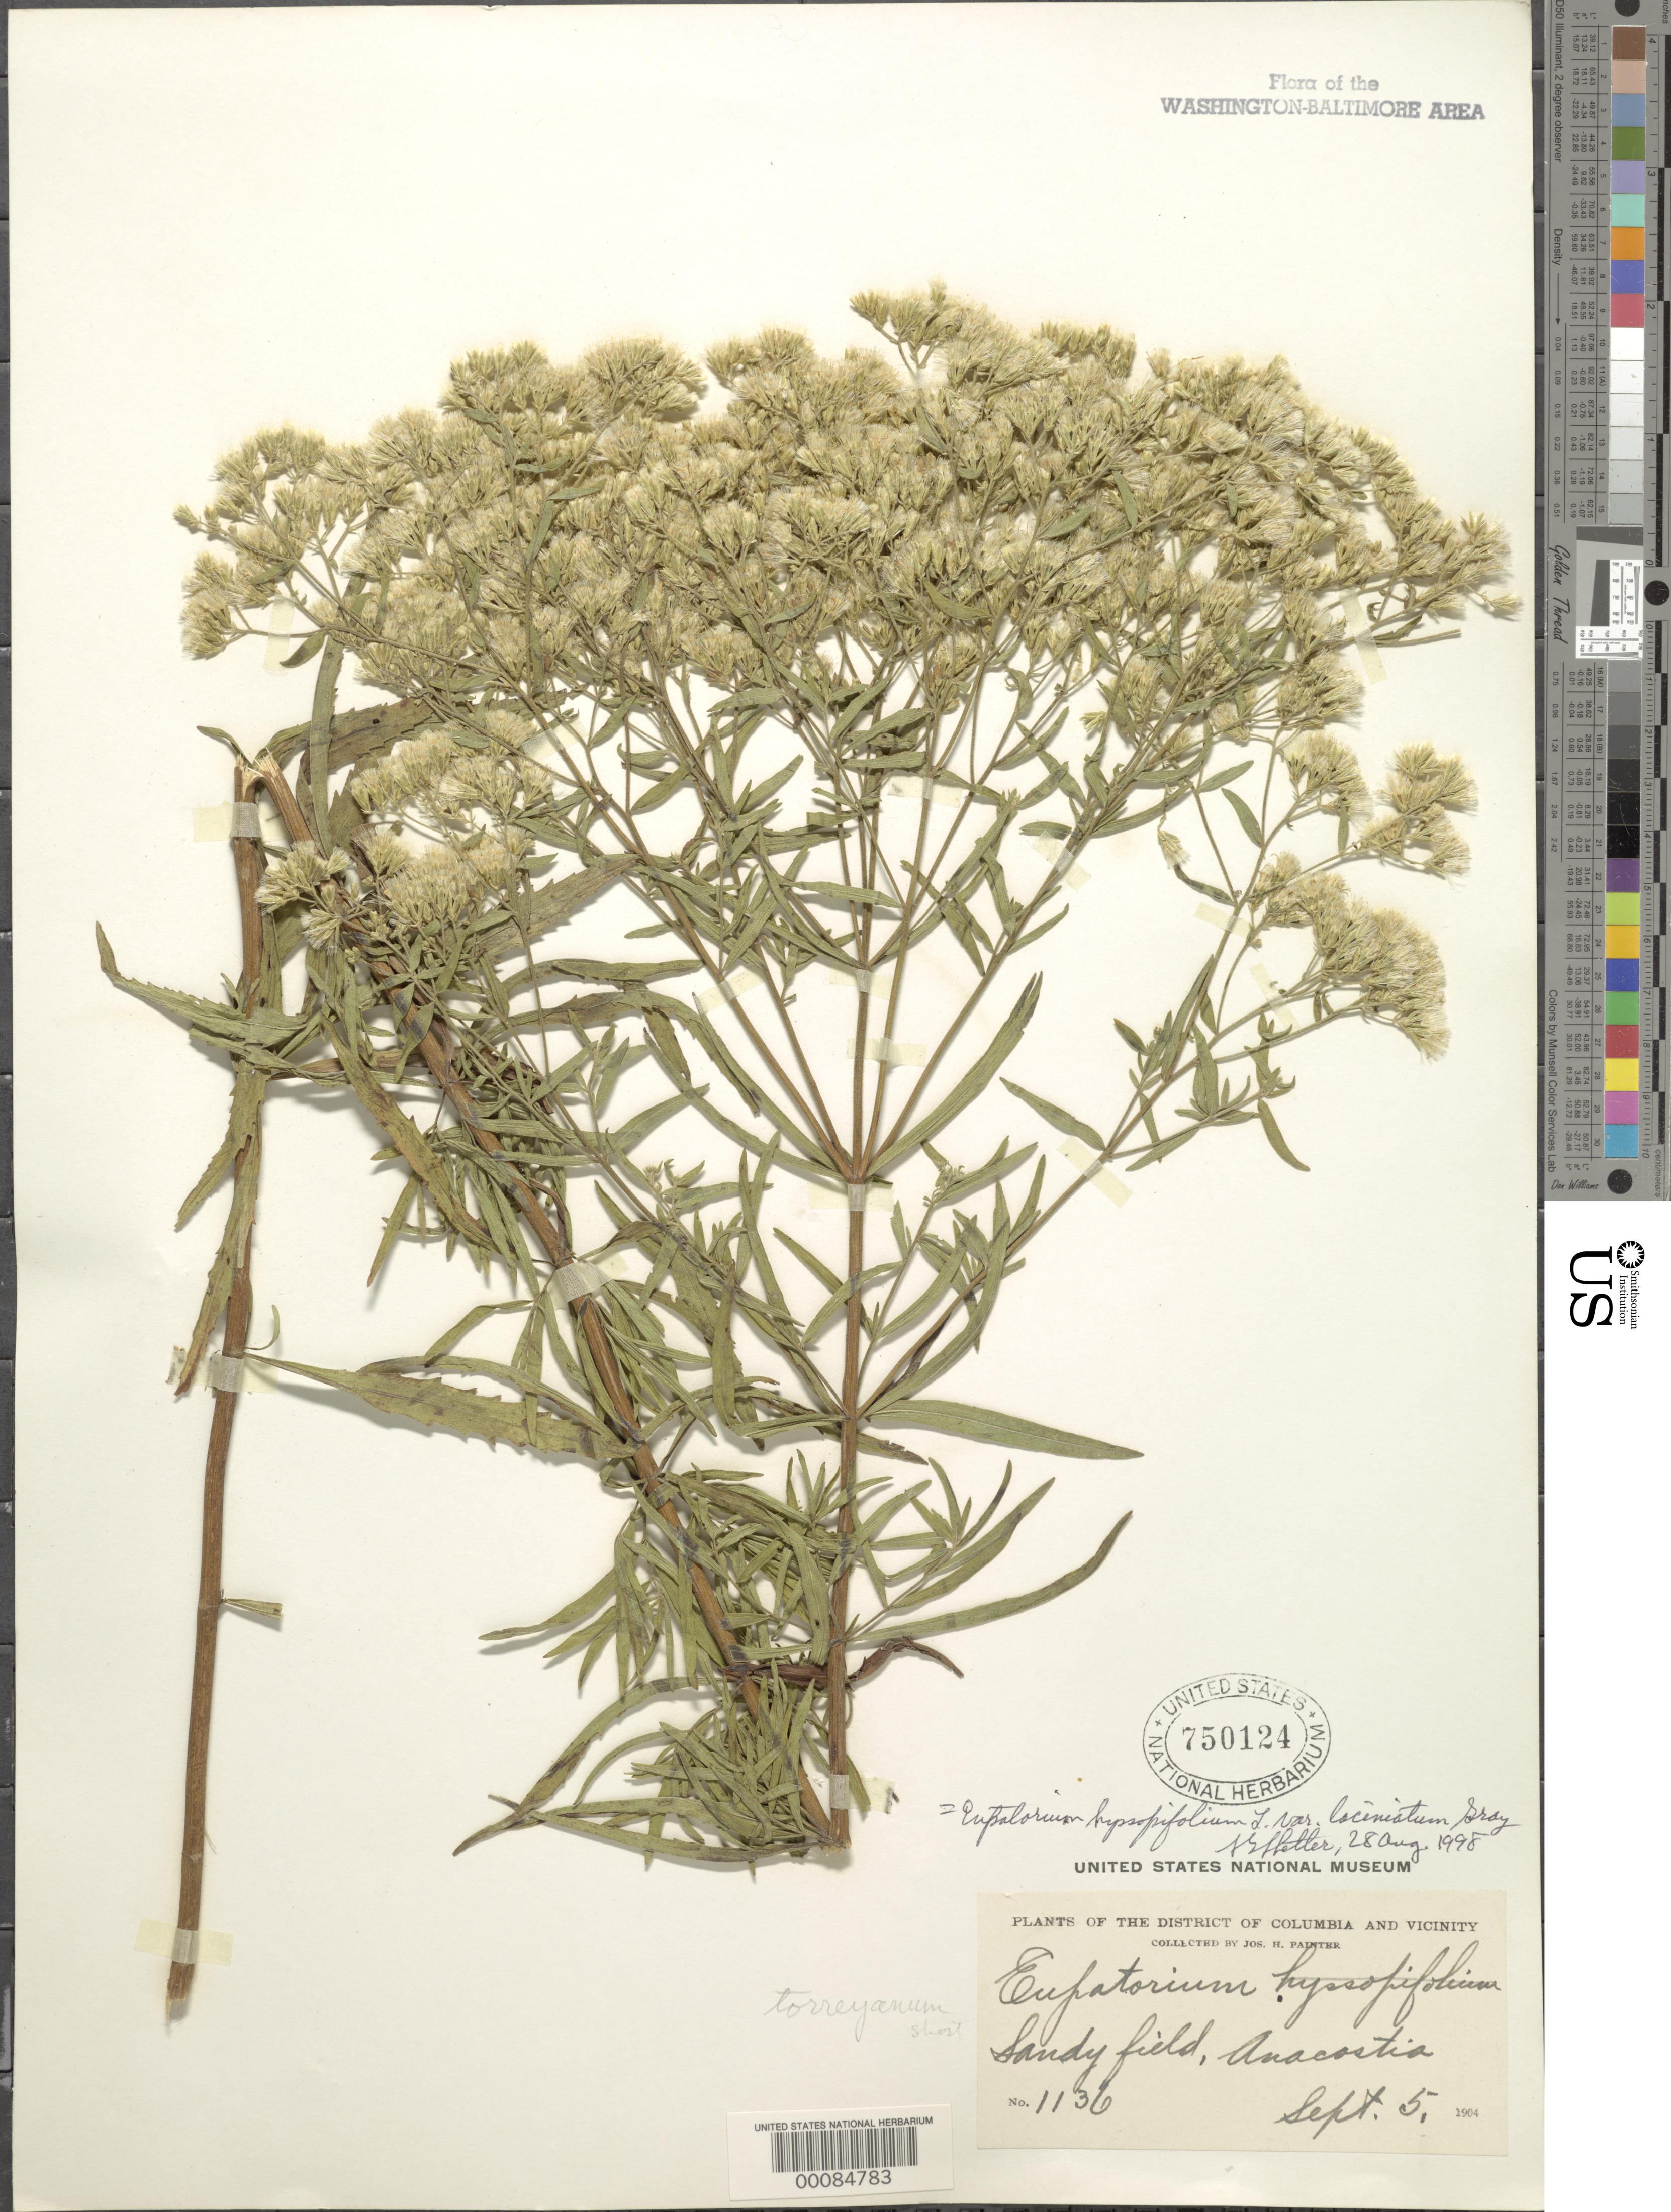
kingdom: Plantae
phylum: Tracheophyta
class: Magnoliopsida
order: Asterales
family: Asteraceae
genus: Eupatorium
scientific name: Eupatorium hyssopifolium var. laciniatum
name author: A. Gray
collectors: J. H. Painter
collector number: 1136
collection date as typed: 05 Sep 1904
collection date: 1904-09-05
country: United States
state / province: District of Columbia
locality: Anacostia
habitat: Sandy field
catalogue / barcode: US 750124